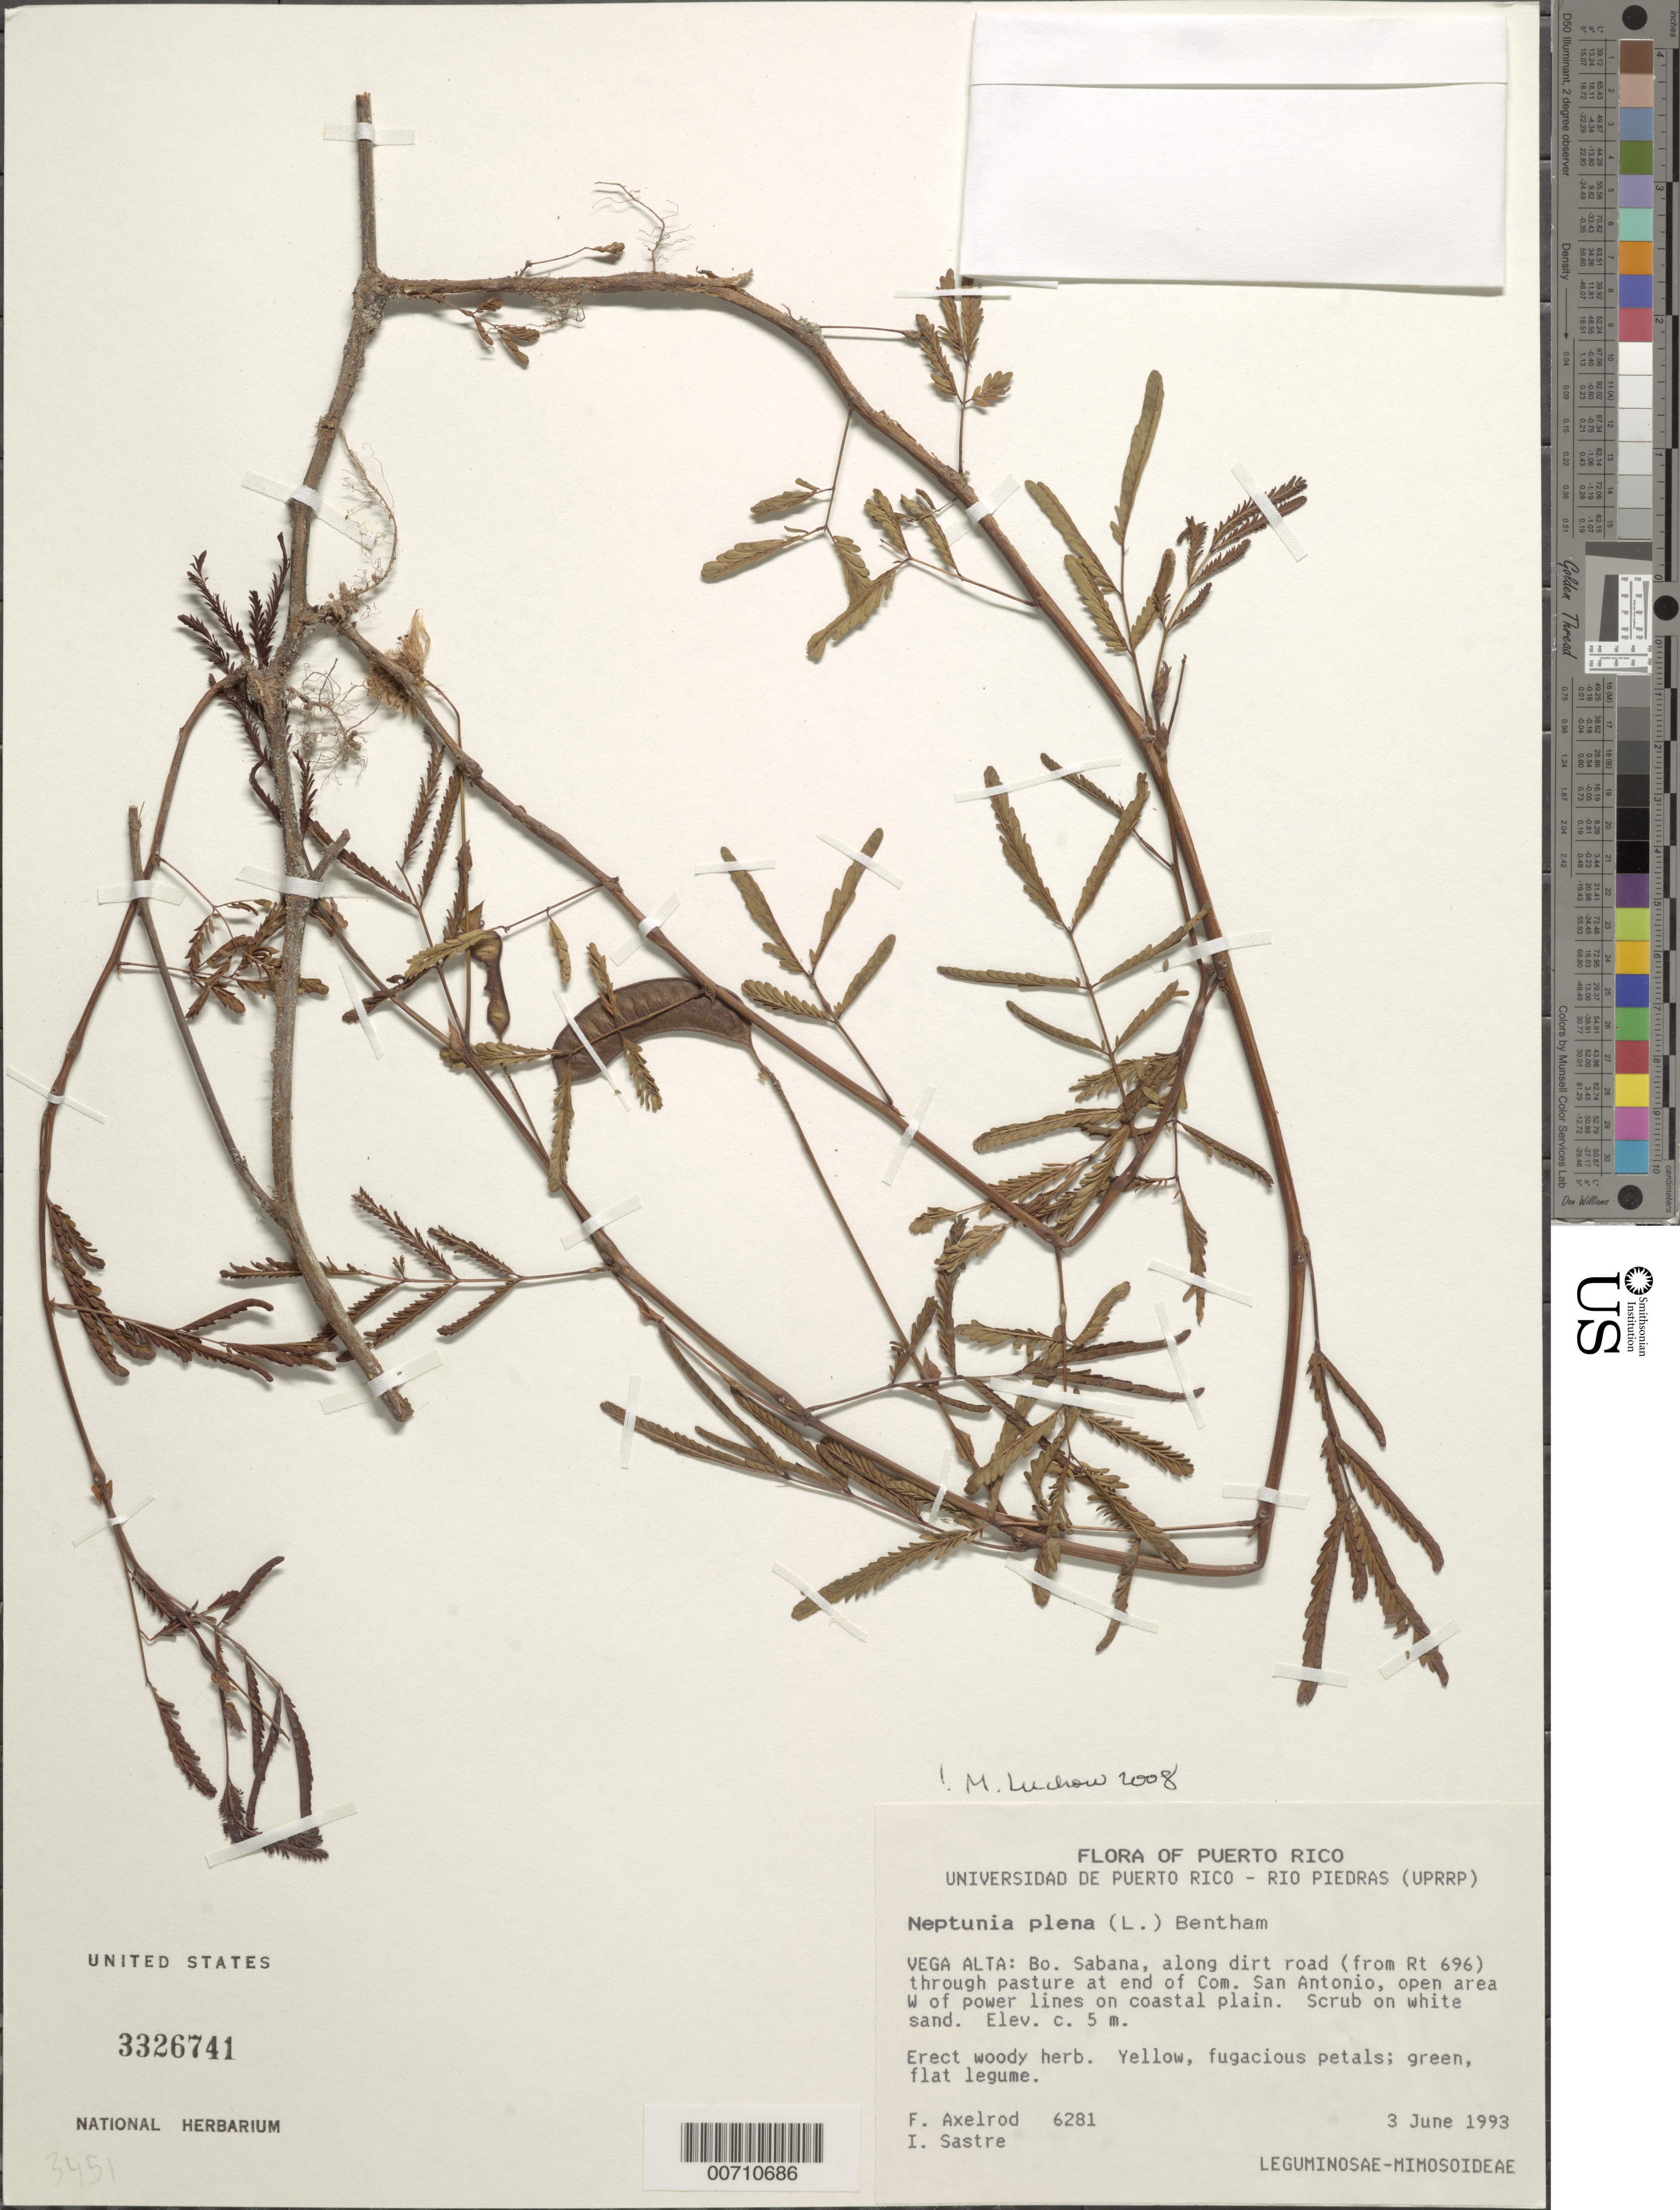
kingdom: Plantae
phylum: Tracheophyta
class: Magnoliopsida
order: Fabales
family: Fabaceae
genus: Neptunia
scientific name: Neptunia plena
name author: (L.) Benth.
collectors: F. S. Axelrod & I. Sastre-de Jesús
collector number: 6281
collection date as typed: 03 Jun 1993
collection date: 1993-06-03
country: Puerto Rico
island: Greater Antilles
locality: Vega Alta: Bo. Sabana, along dirt road (from Rt 696) through pasture at end of Com. San Antonio, open area W of power lines on coastal plain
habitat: Scrub on white sand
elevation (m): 5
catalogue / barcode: US 3326741